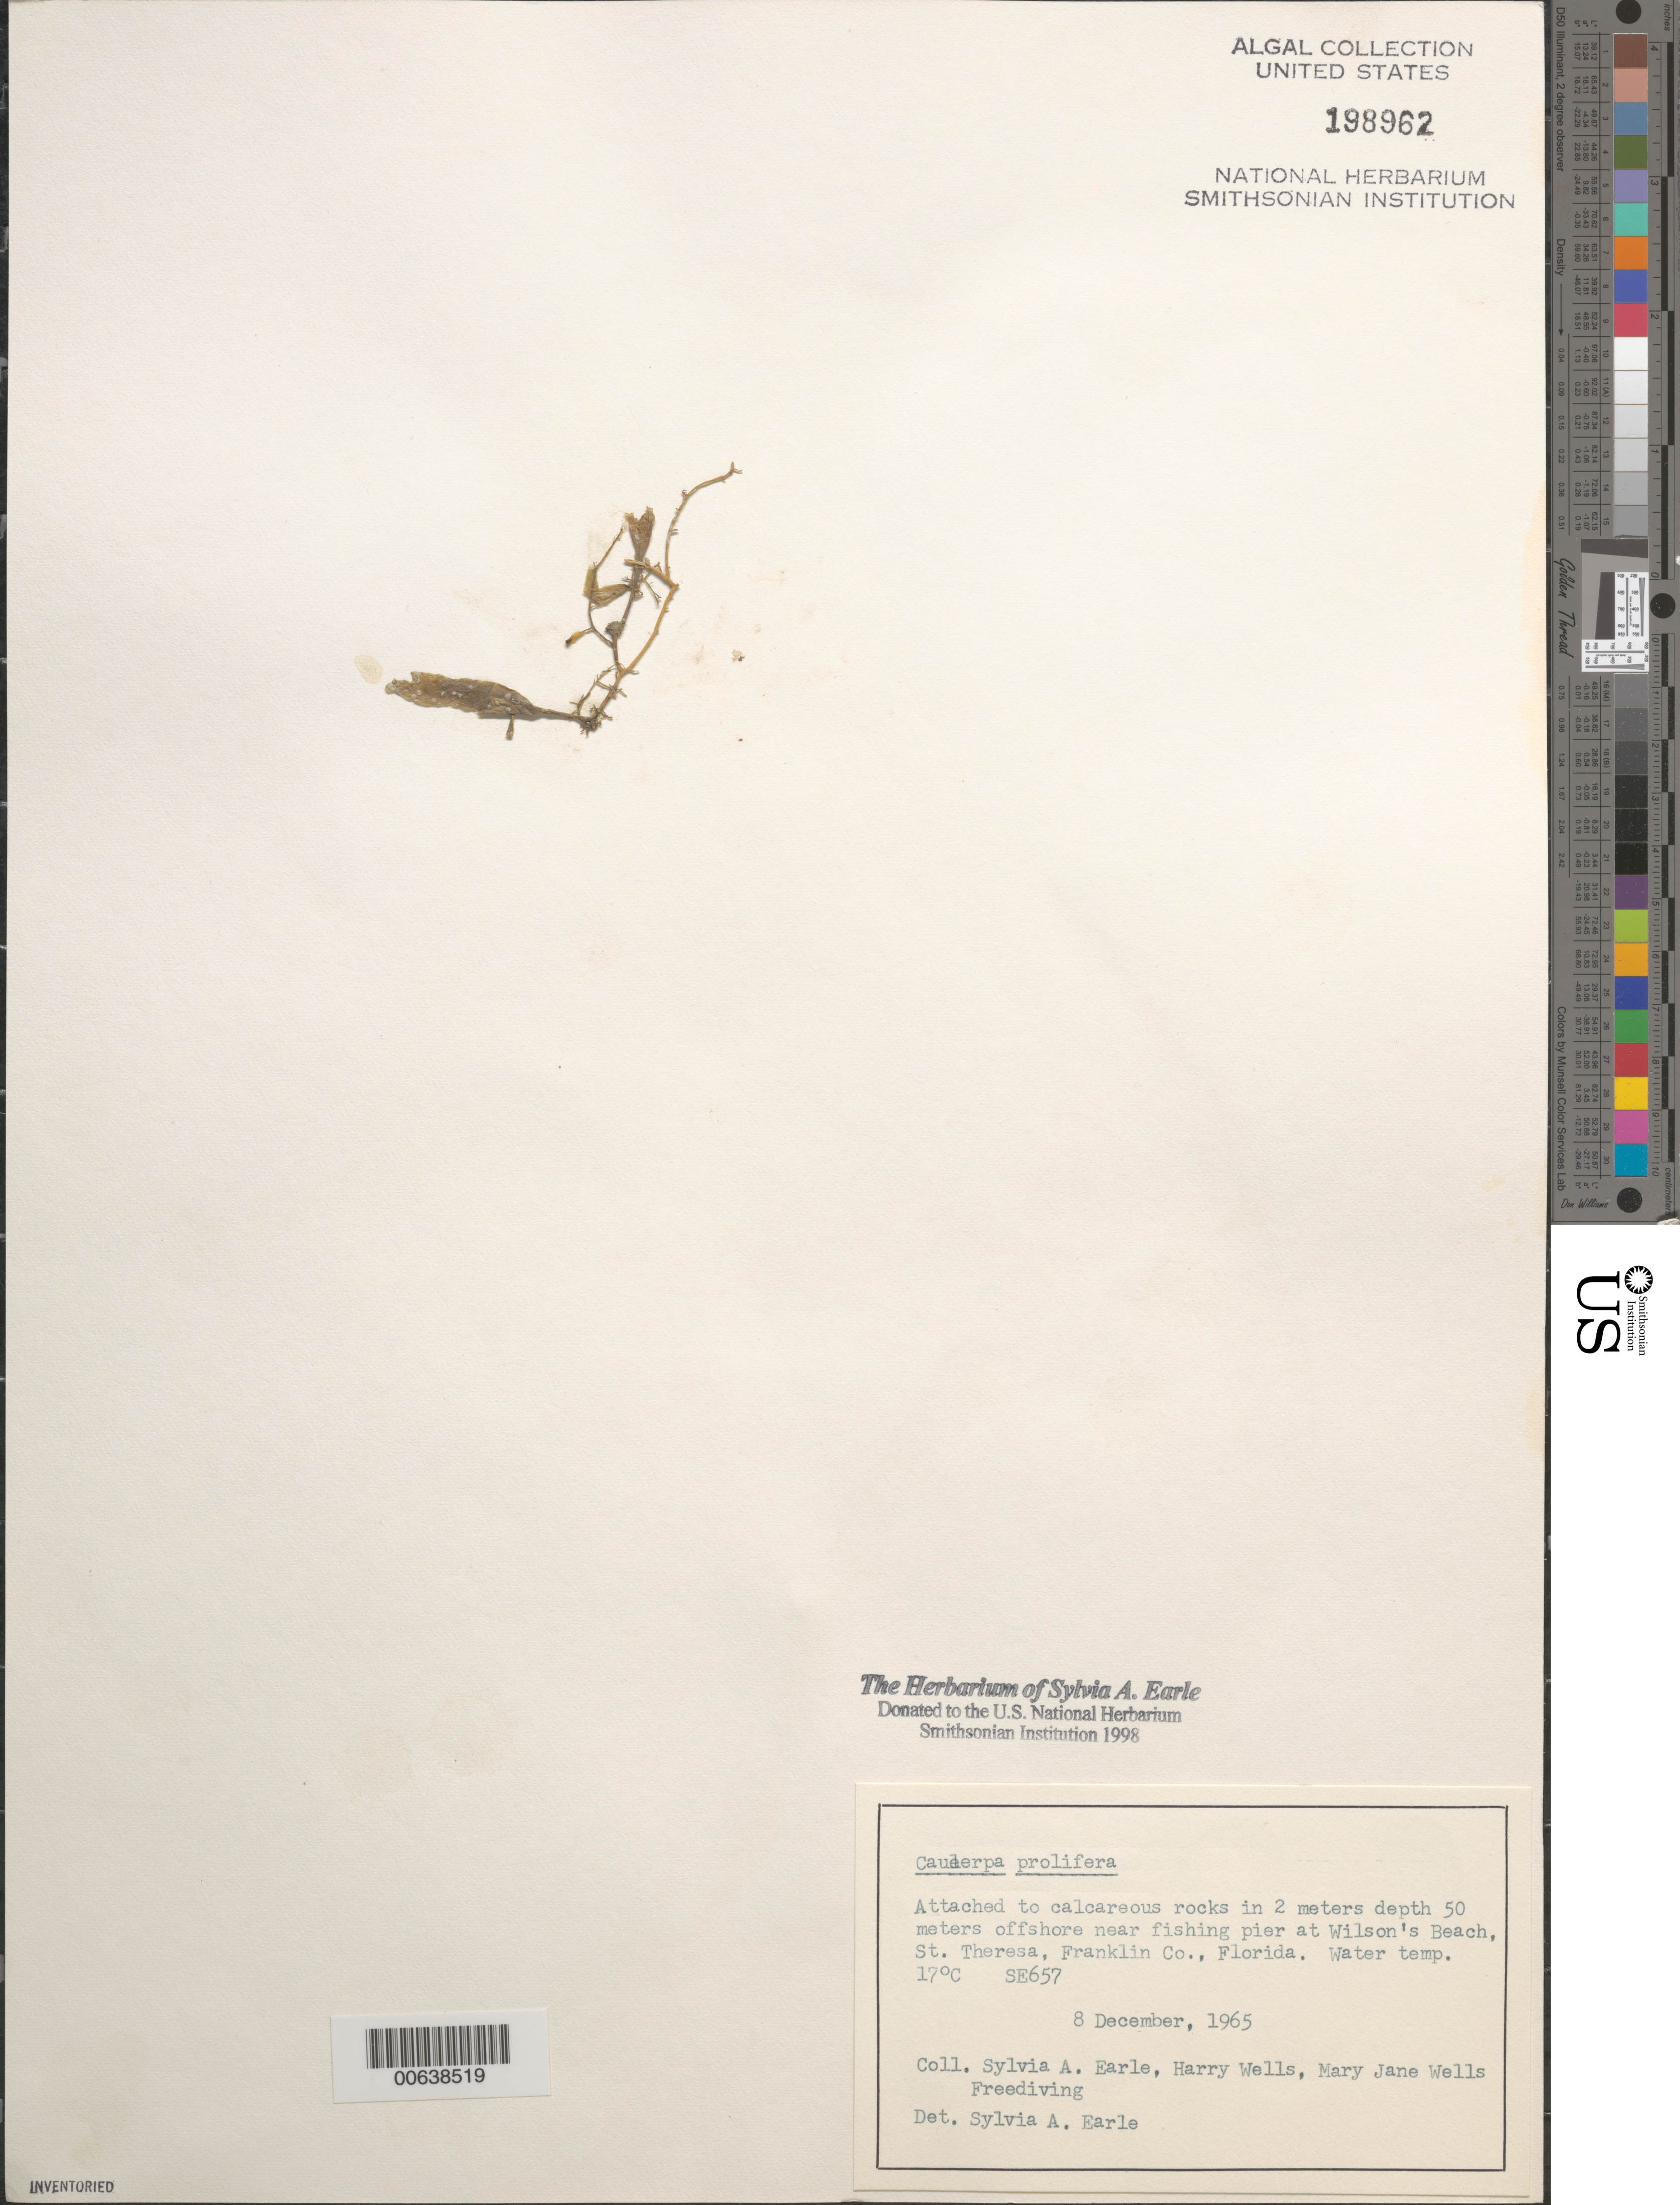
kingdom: Plantae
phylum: Chlorophyta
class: Ulvophyceae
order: Bryopsidales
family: Caulerpaceae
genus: Caulerpa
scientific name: Caulerpa prolifera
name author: (Forssk.) J.V.Lamouroux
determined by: Earle, S. A.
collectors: S. A. Earle, H. Wells & M. Wells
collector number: SE 657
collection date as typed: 08 Dec 1965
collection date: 1965-12-08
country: United States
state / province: Florida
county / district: Franklin County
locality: Wilson's Beach, St. Teresa [St. Theresa]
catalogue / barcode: US 198962